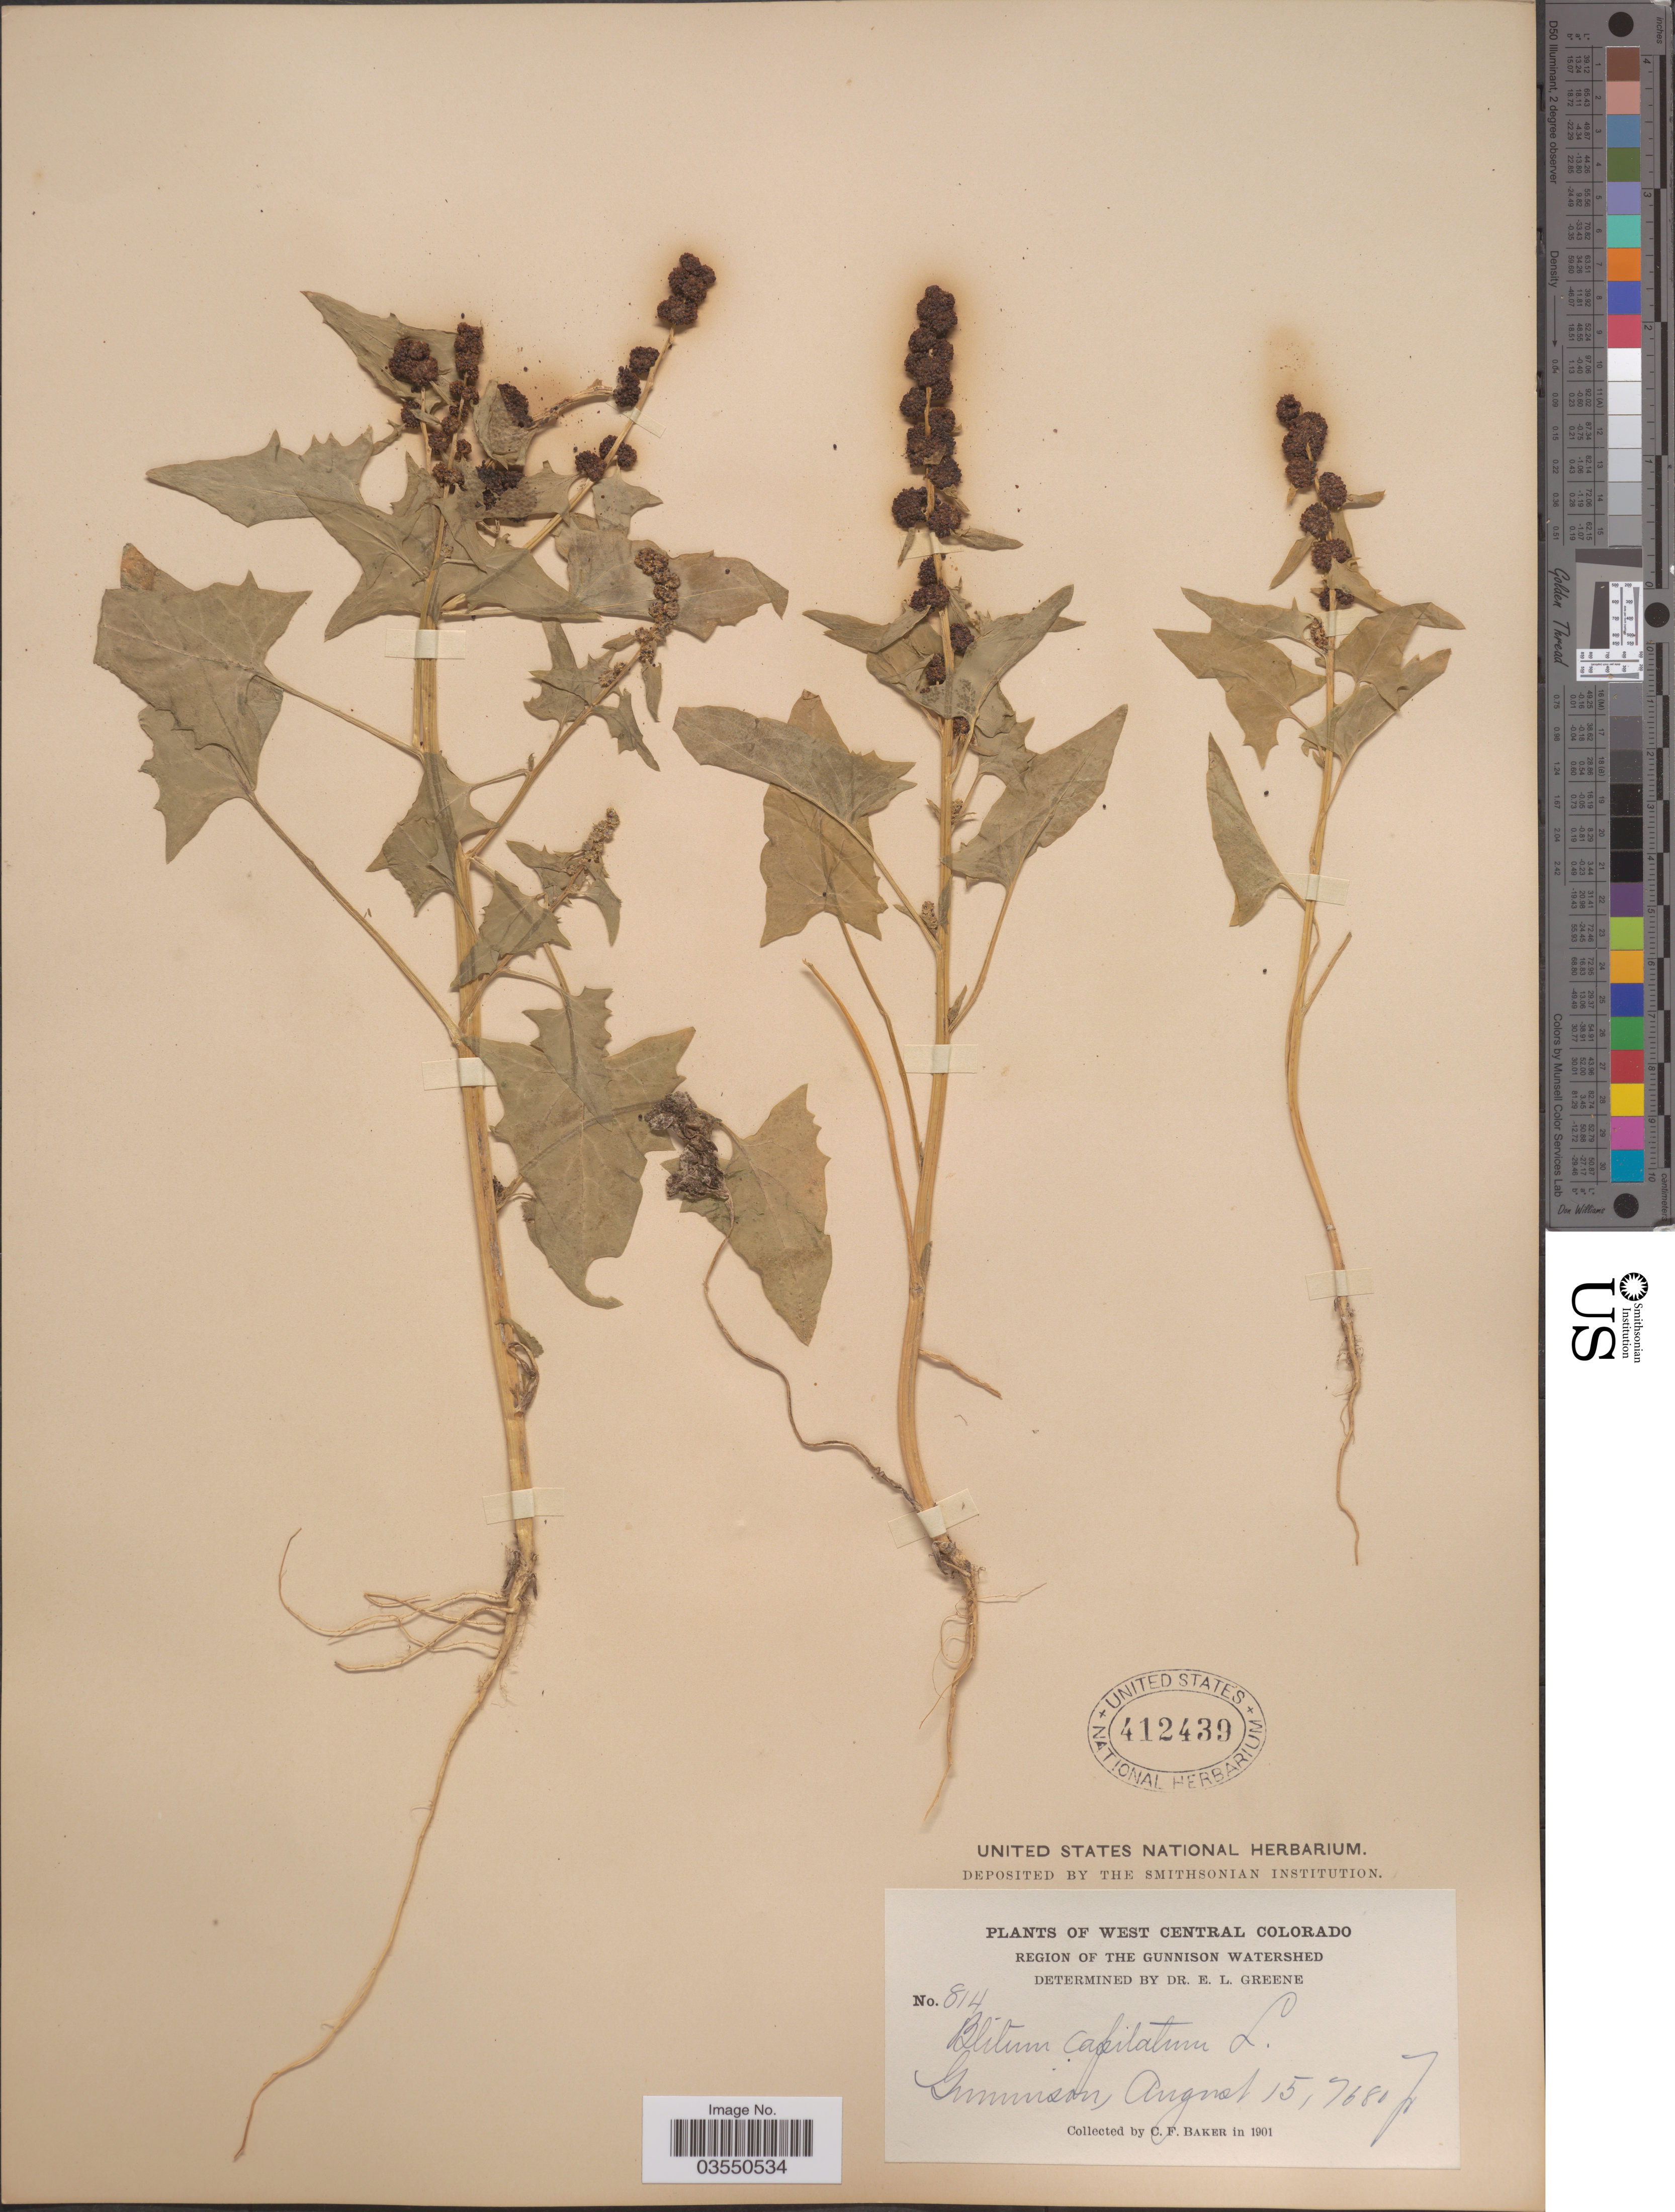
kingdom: Plantae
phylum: Tracheophyta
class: Magnoliopsida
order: Caryophyllales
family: Amaranthaceae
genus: Blitum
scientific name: Blitum capitatum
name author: L.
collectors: C. F. Baker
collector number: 814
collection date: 1901-08-15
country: United States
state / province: Colorado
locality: West Central Colorado. Region of the Gunnison Watershed. Gunnison.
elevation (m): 2341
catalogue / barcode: US 412439